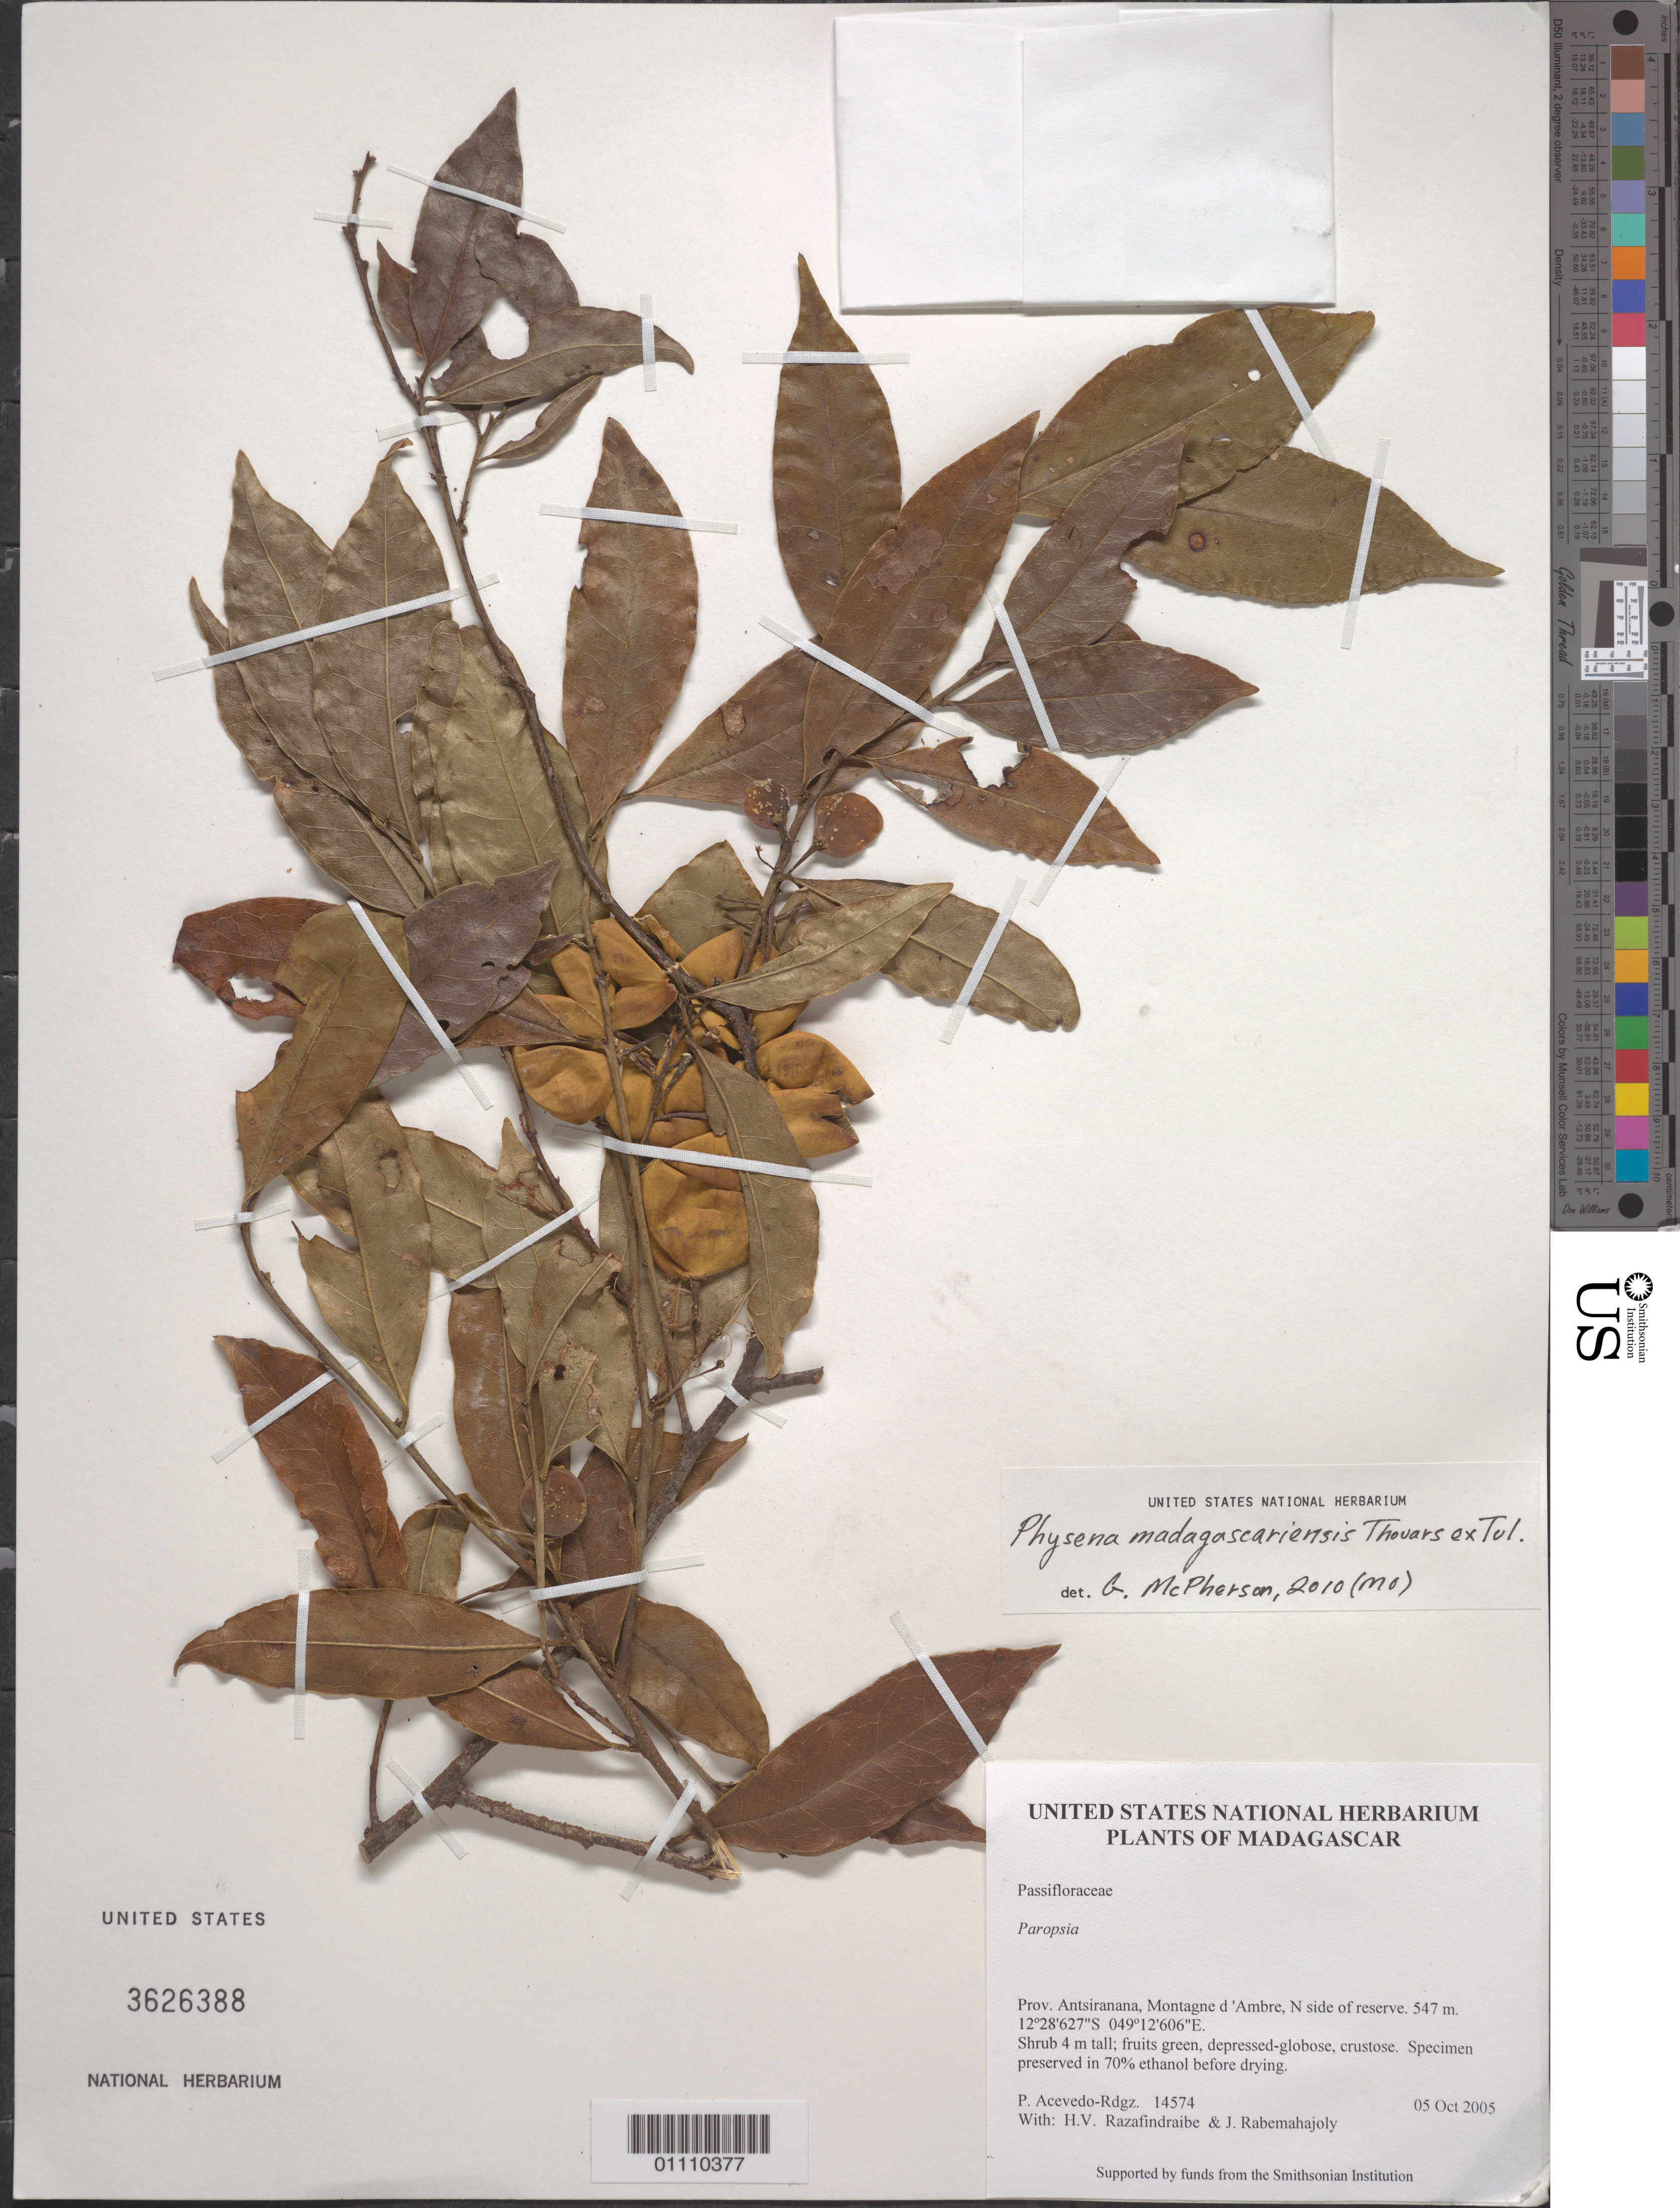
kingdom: Plantae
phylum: Tracheophyta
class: Magnoliopsida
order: Caryophyllales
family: Physenaceae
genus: Physena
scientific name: Physena madagascariensis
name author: Thouars ex Tul.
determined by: McPherson, G. D., (MO), Missouri Botanical Garden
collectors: P. Acevedo-Rodr., H. Razafindraibe & J. Rabemahajoly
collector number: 14574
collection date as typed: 05 Oct 2005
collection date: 2005-10-05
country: Madagascar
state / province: Diana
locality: Prov. Antsiranana, Montagne d 'Ambre, N side of reserve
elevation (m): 547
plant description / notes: NY, K, P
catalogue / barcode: US 3626388